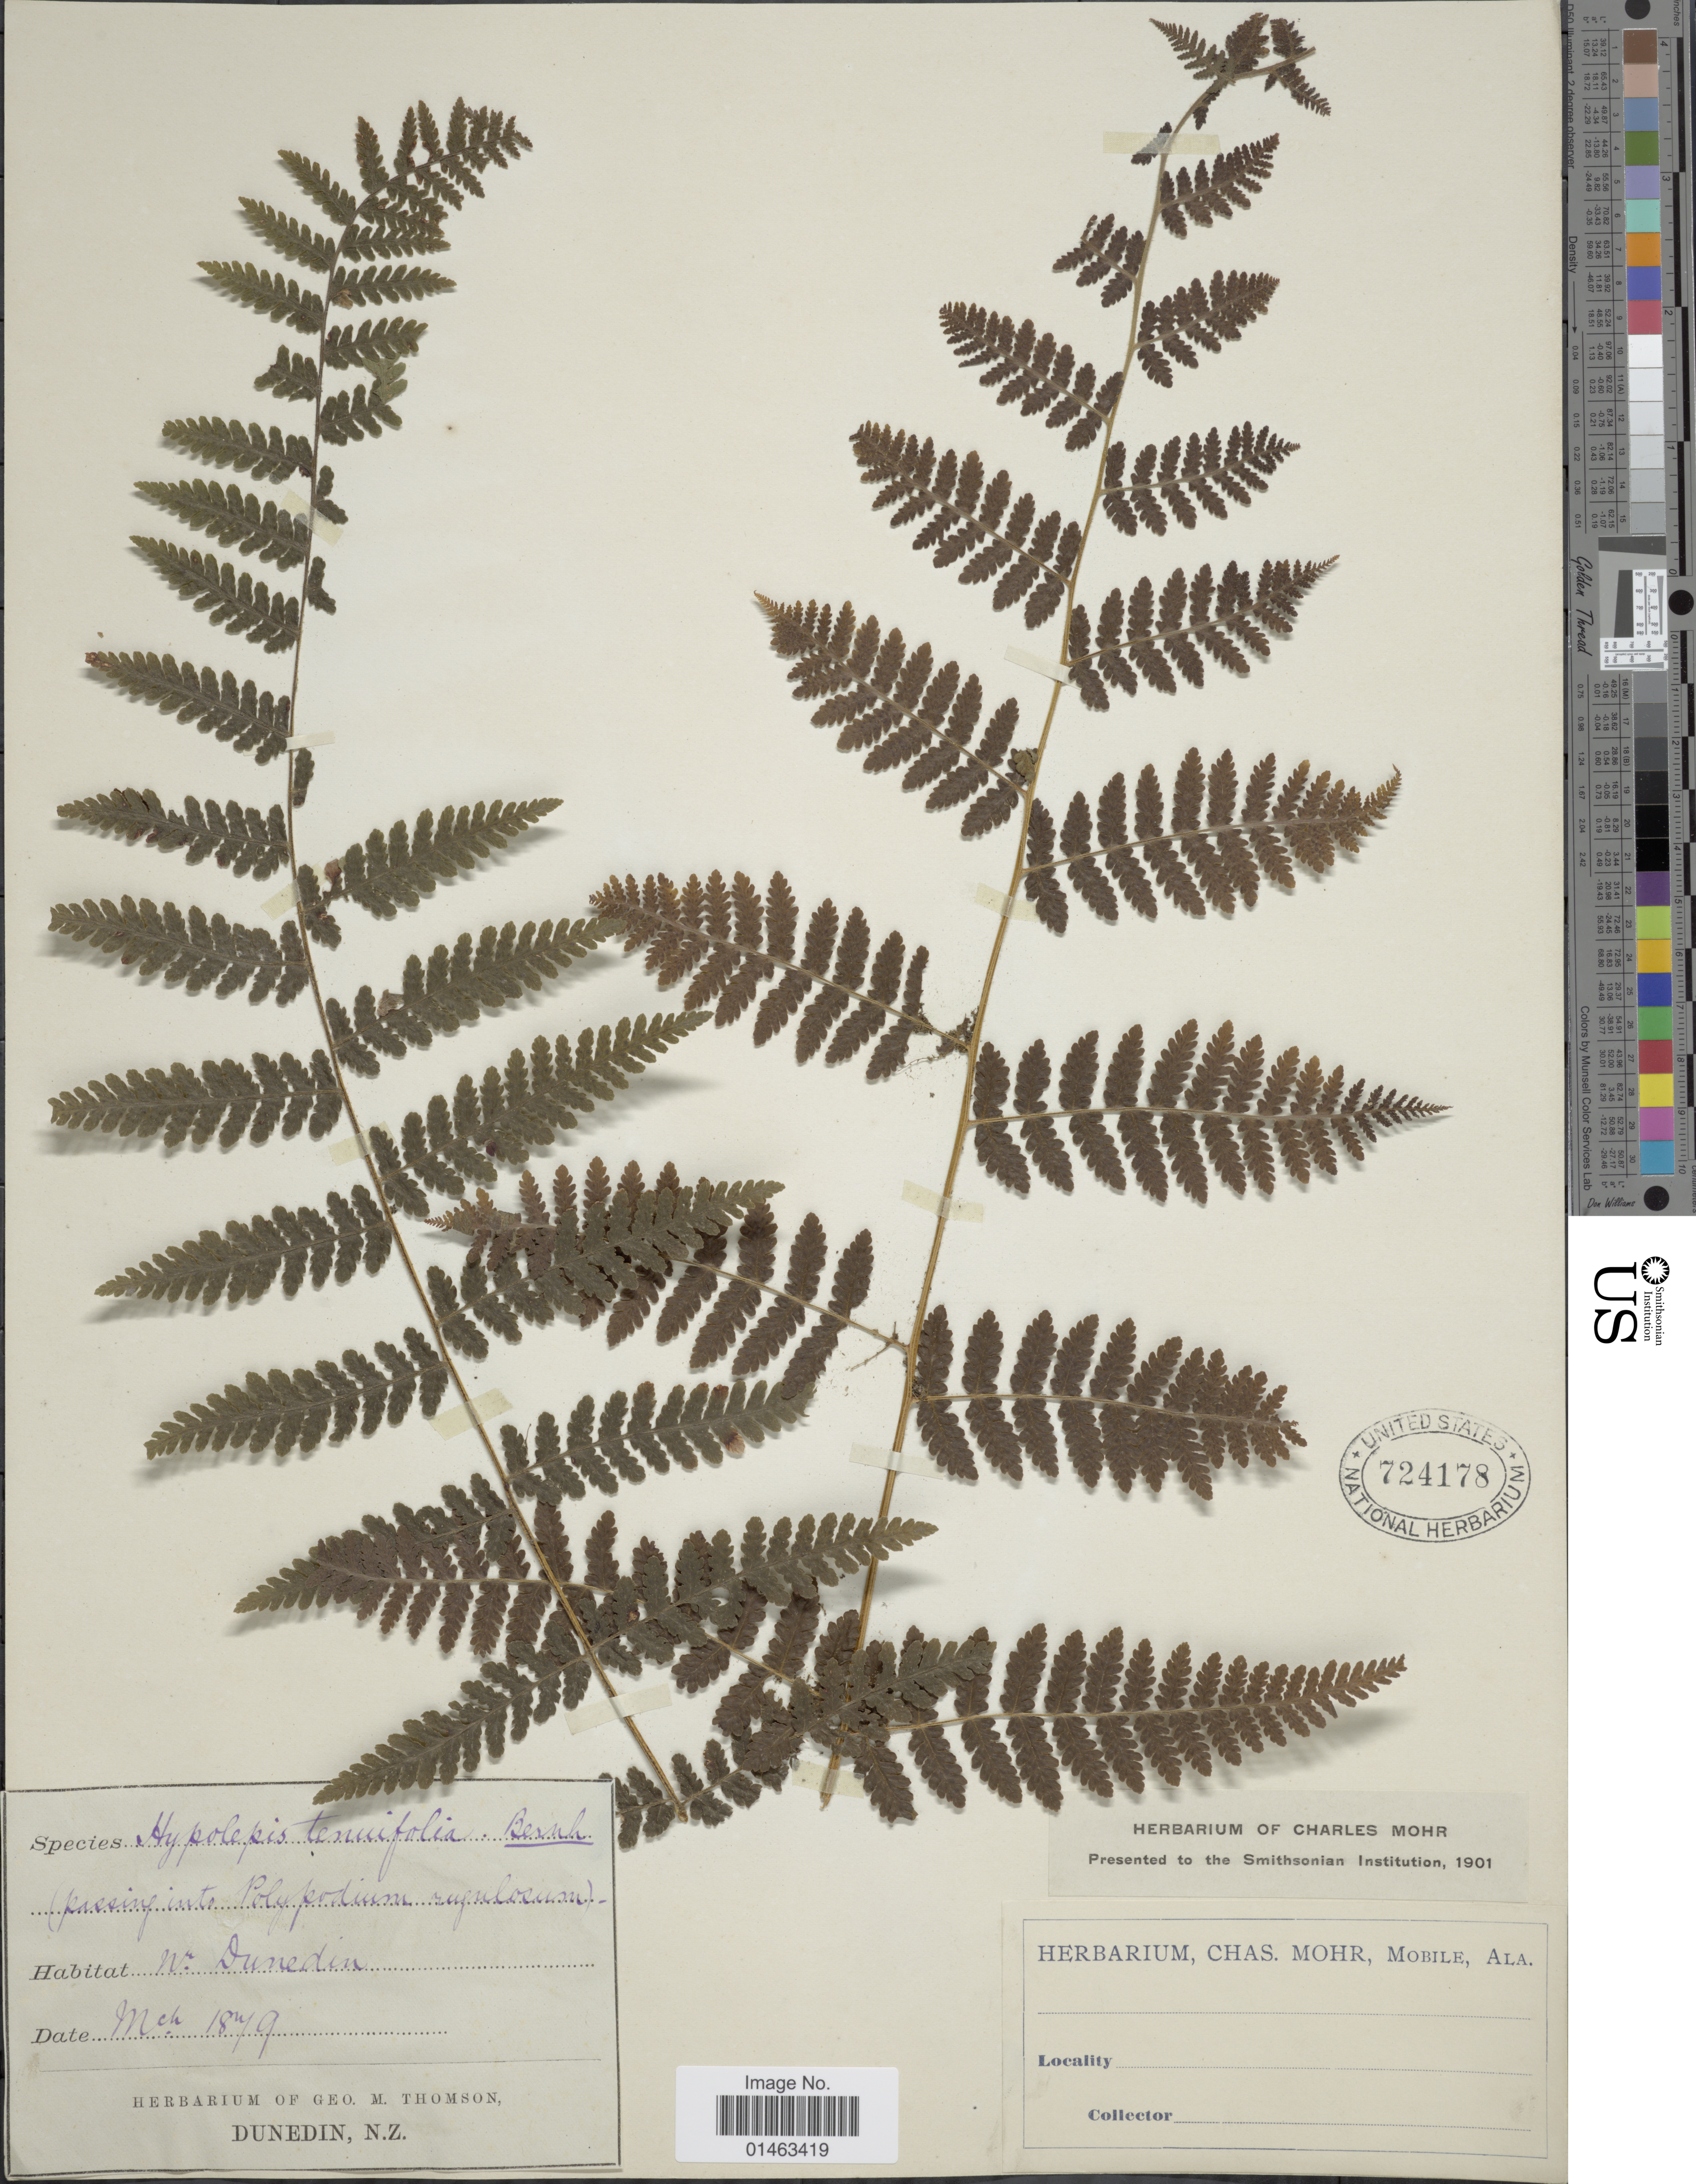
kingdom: Plantae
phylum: Tracheophyta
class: Polypodiopsida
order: Polypodiales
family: Dennstaedtiaceae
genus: Hypolepis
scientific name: Hypolepis ambigua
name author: (A.J. Richards) Brownsey & Chinnock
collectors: ex herb. Geo. M. Thomson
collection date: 1879-03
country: New Zealand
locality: Dunedin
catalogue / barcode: US 724178